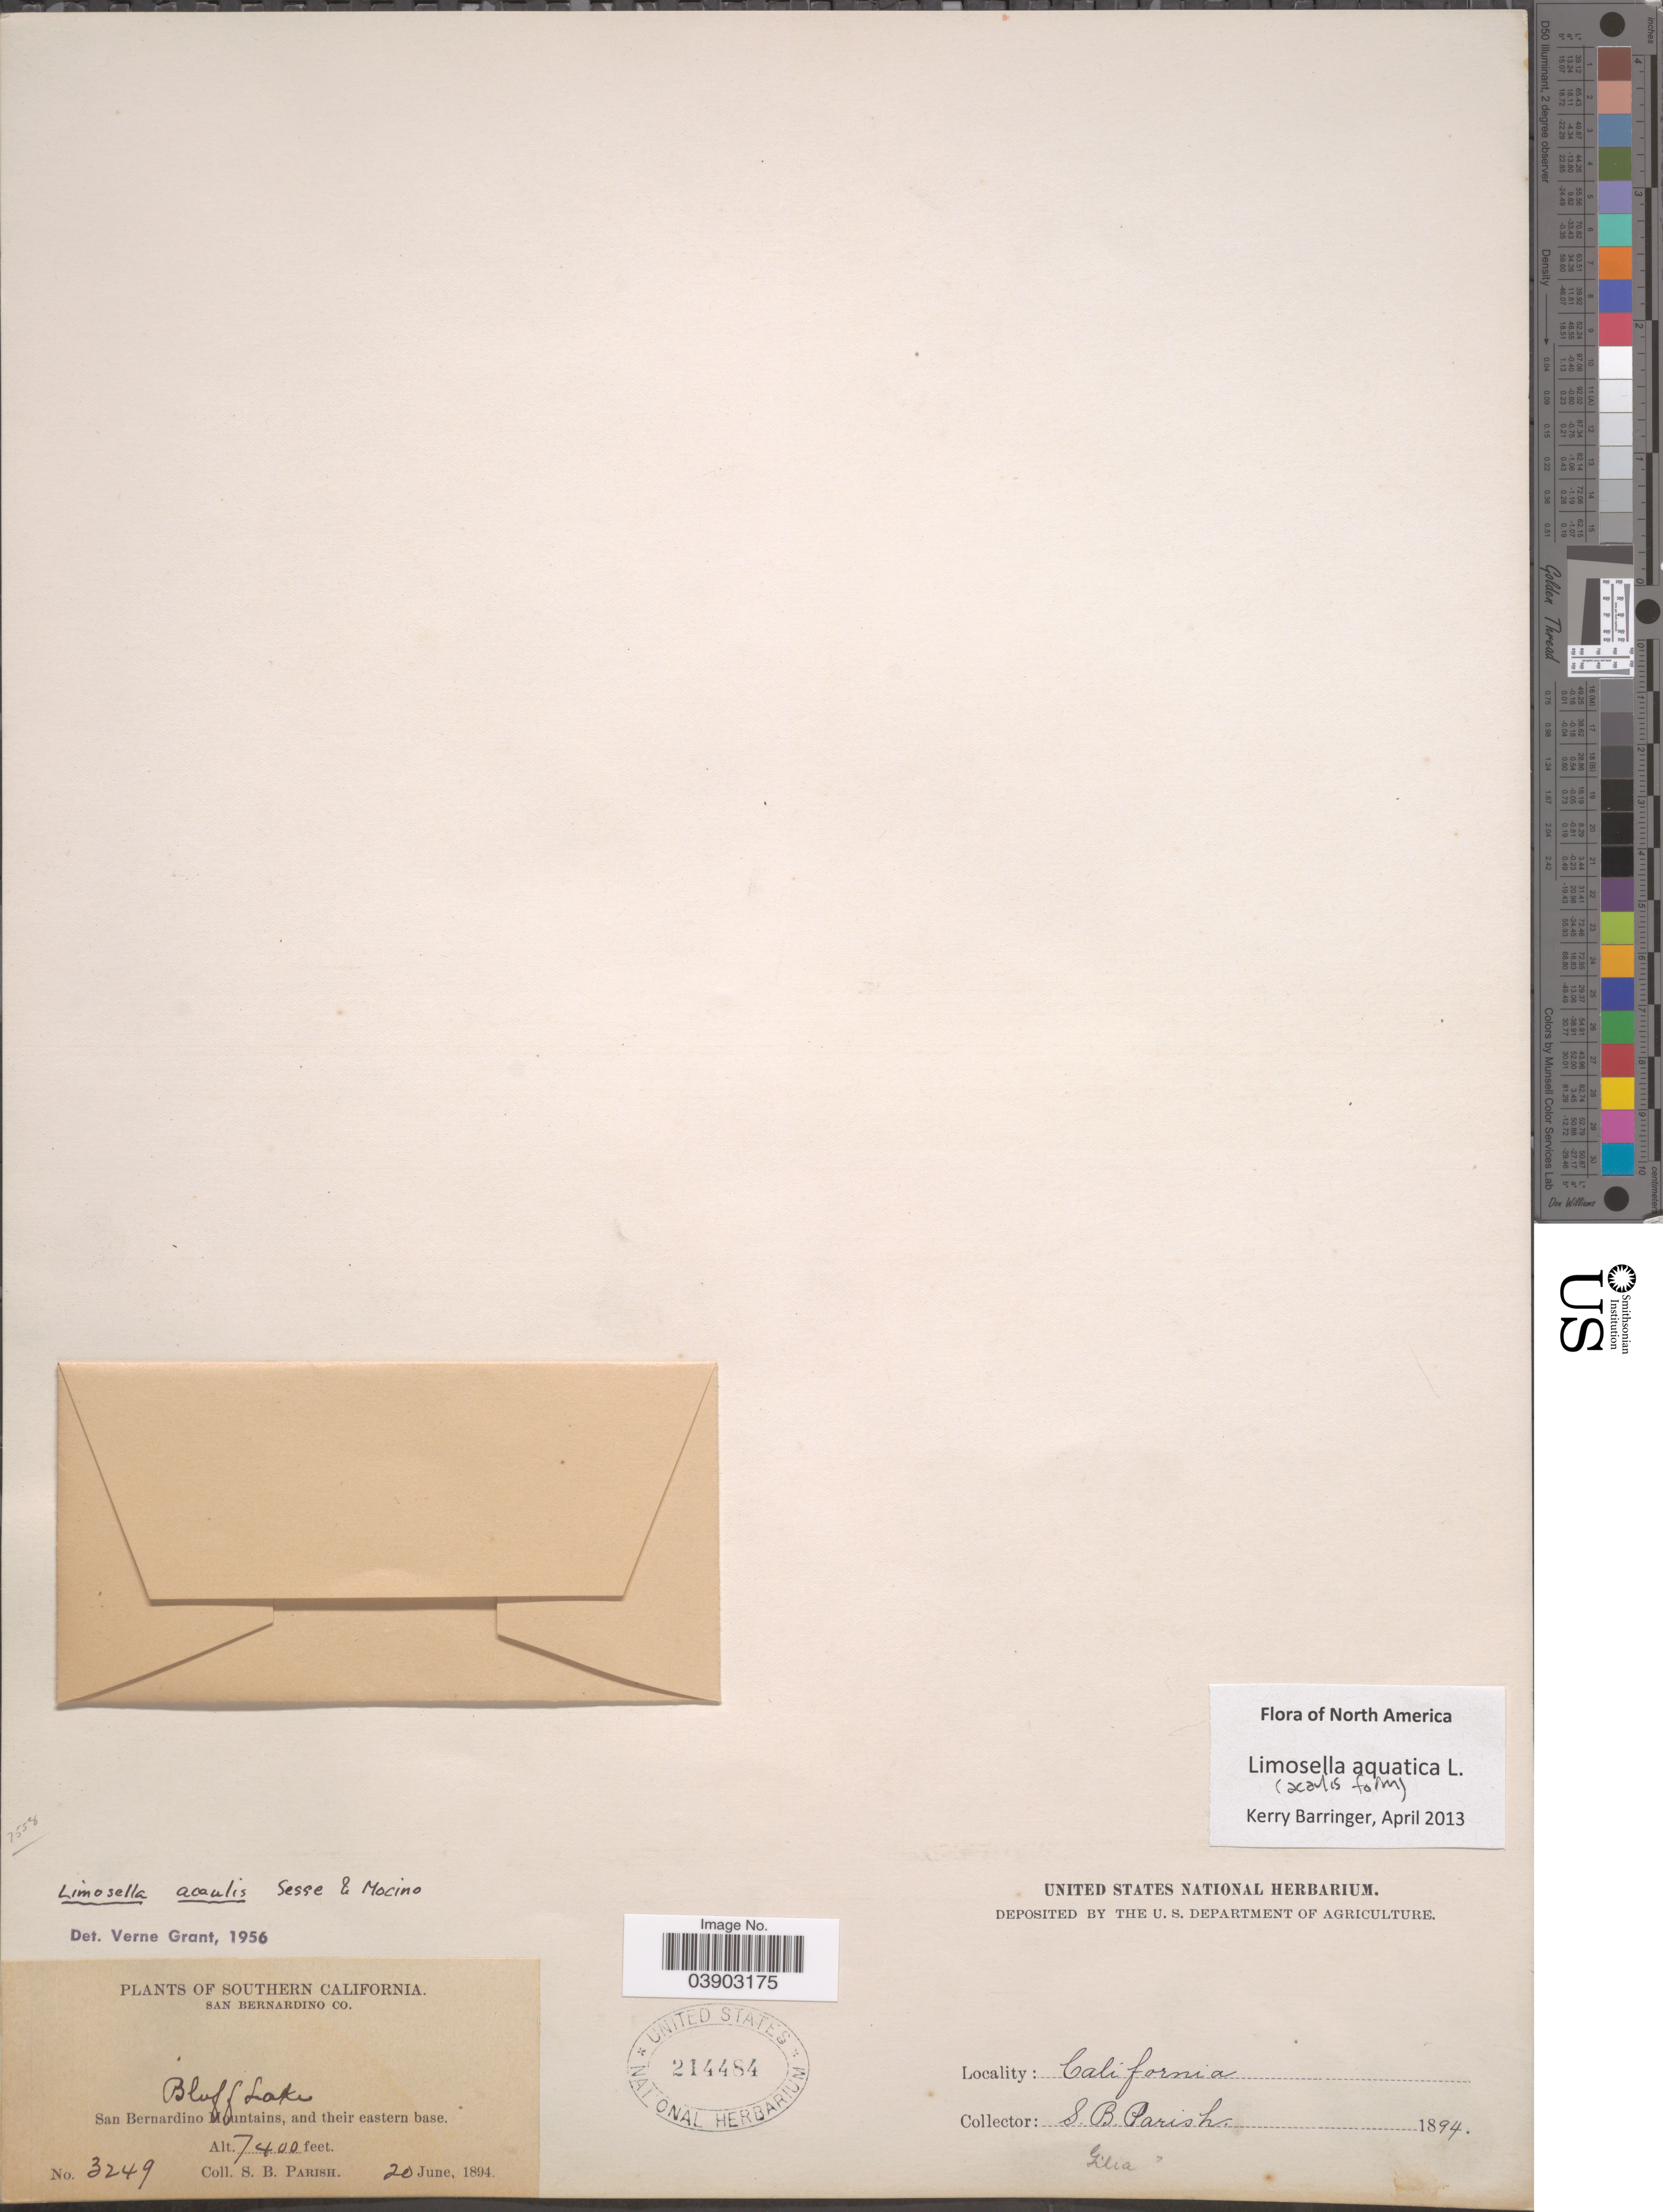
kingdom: Plantae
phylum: Tracheophyta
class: Magnoliopsida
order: Lamiales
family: Scrophulariaceae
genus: Limosella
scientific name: Limosella acaulis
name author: Sessé & Moc.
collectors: S. B. Parish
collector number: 3249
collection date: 1894-06-20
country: United States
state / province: California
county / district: San Bernardino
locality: Southern California. San Bernardino Co. Bluff Lake. San Bernardino Mountains, and their eastern base.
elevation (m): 2256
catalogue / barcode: US 214484